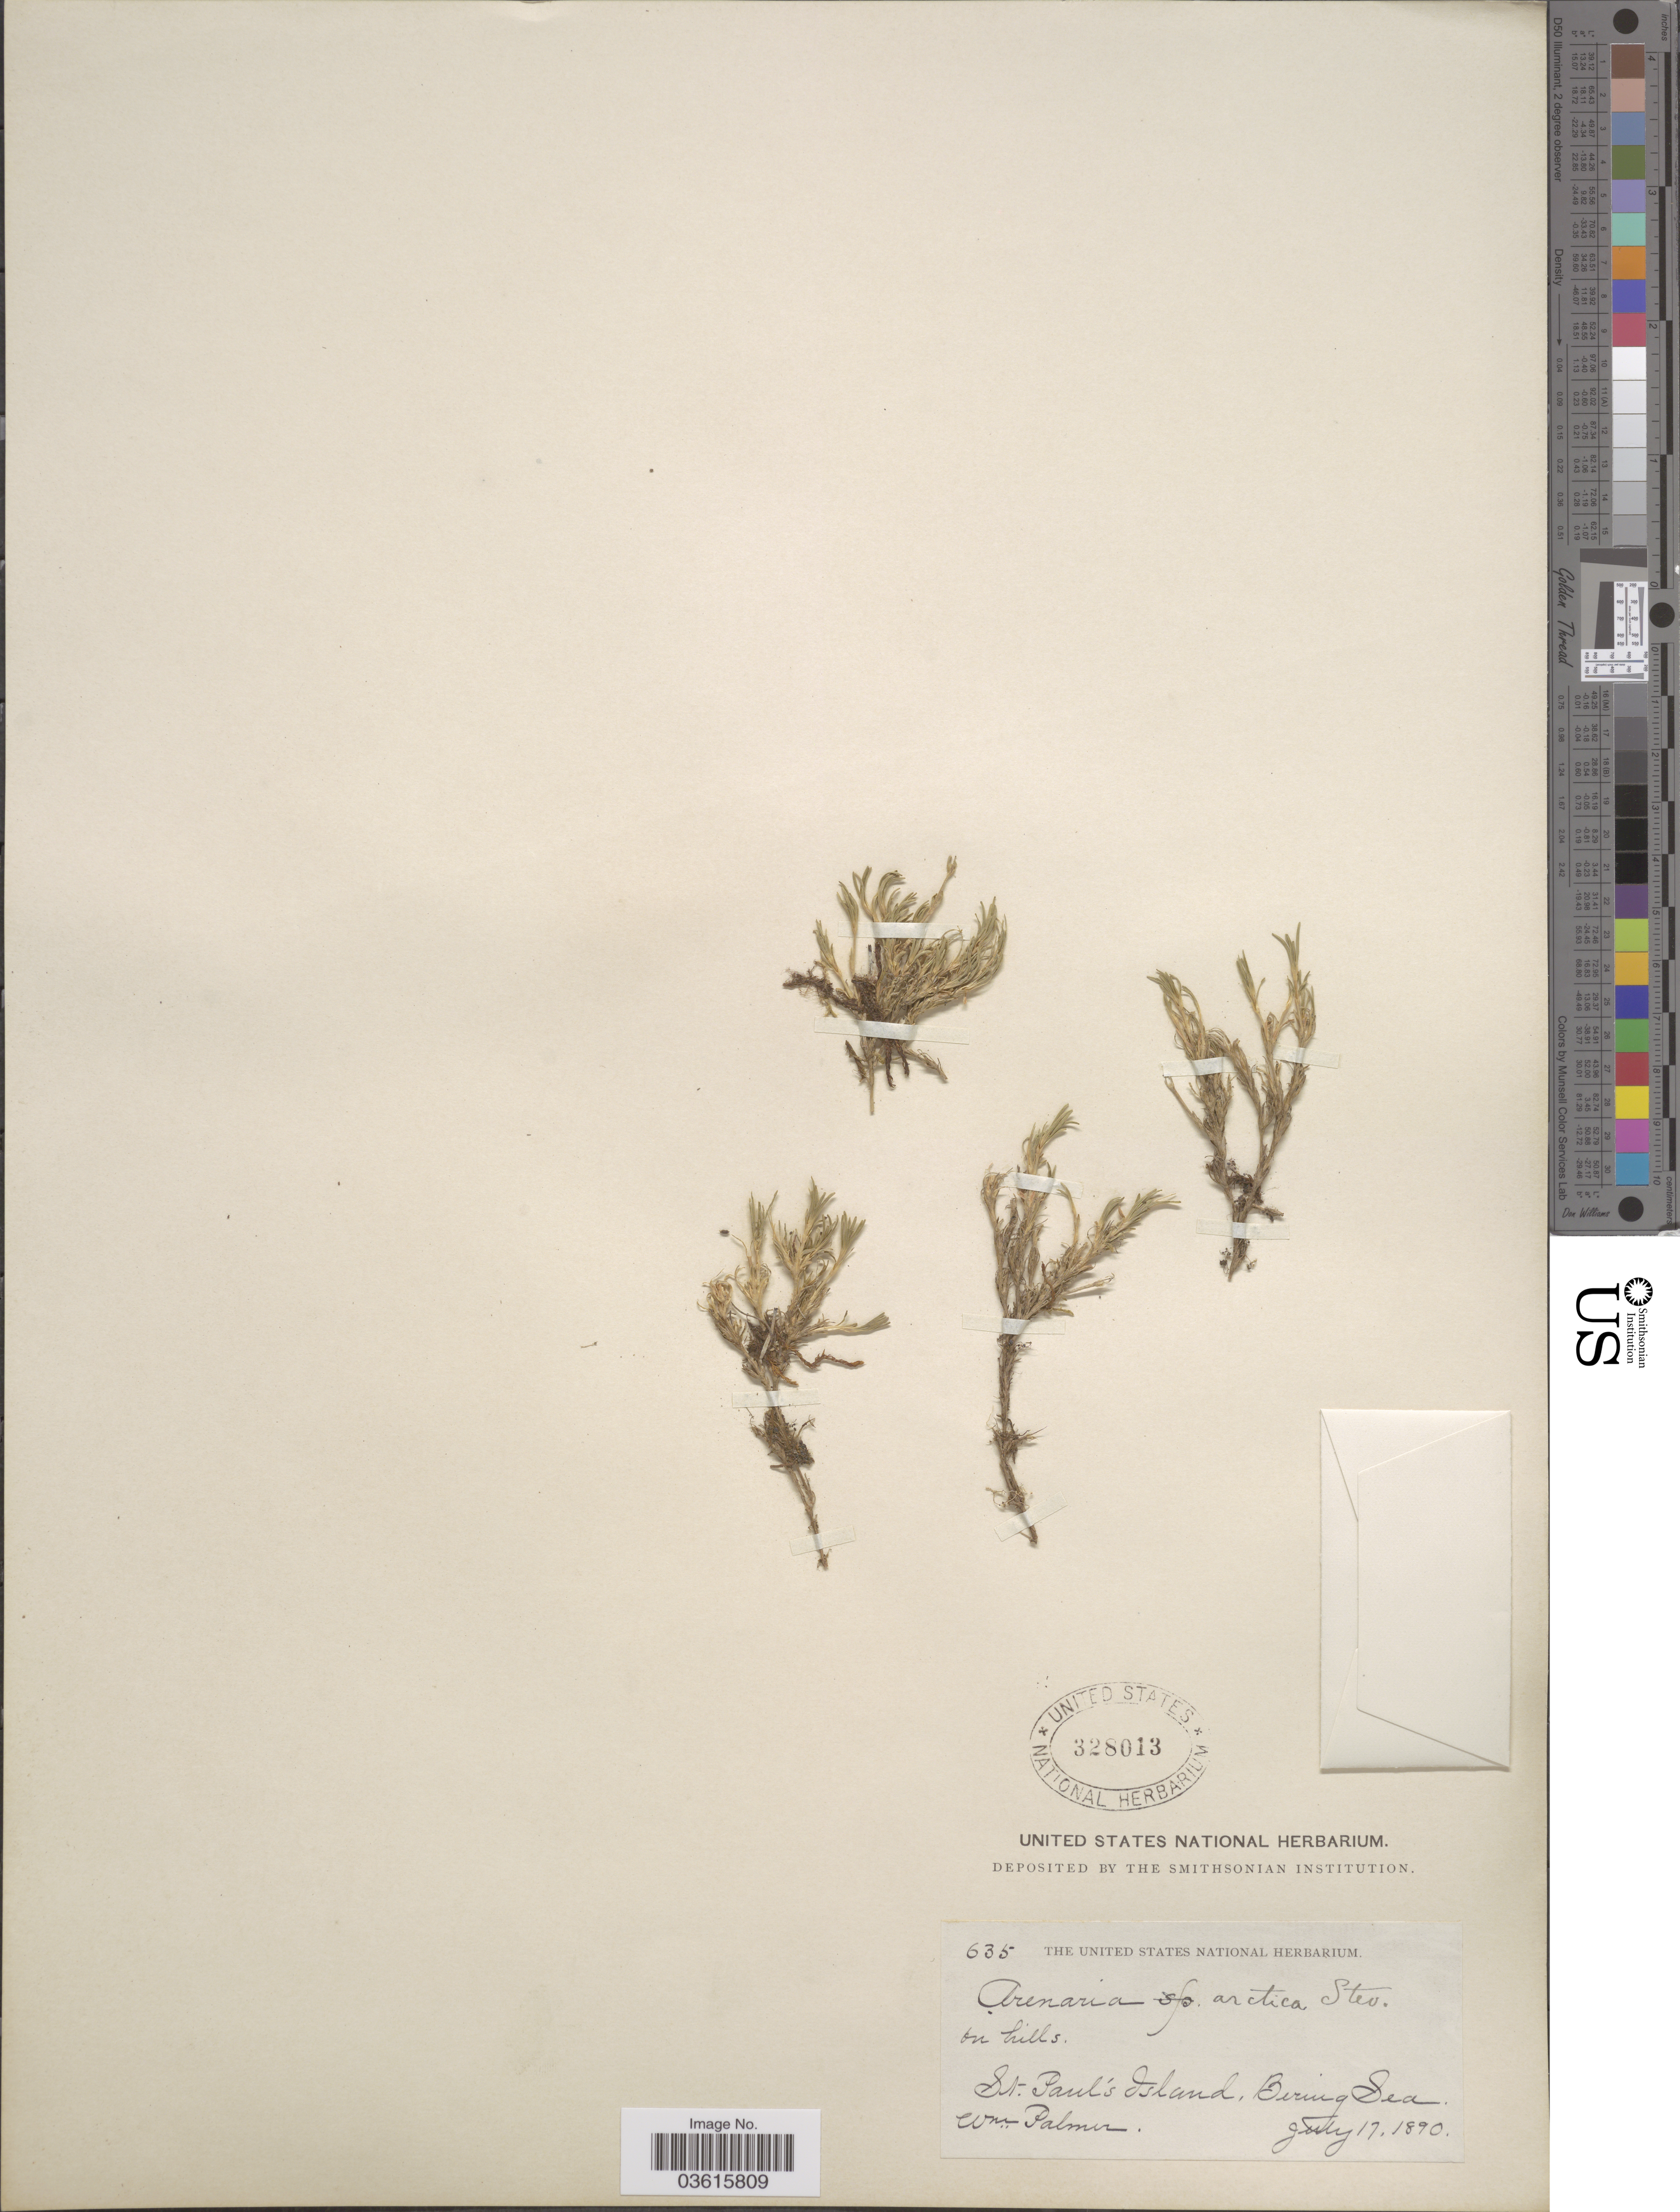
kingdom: Plantae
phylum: Tracheophyta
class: Magnoliopsida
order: Caryophyllales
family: Caryophyllaceae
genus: Cherleria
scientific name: Cherleria arctica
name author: (Steven ex Ser.) A.J. Moore & Dillenb.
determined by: Strong, M. T., (US), Smithsonian Institution - National Museum of Natural History (UNITED STATES)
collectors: W. Palmer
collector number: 635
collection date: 1890-07-17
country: United States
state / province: Alaska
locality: St. Paul's Island, Bering Sea.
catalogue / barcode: US 328013